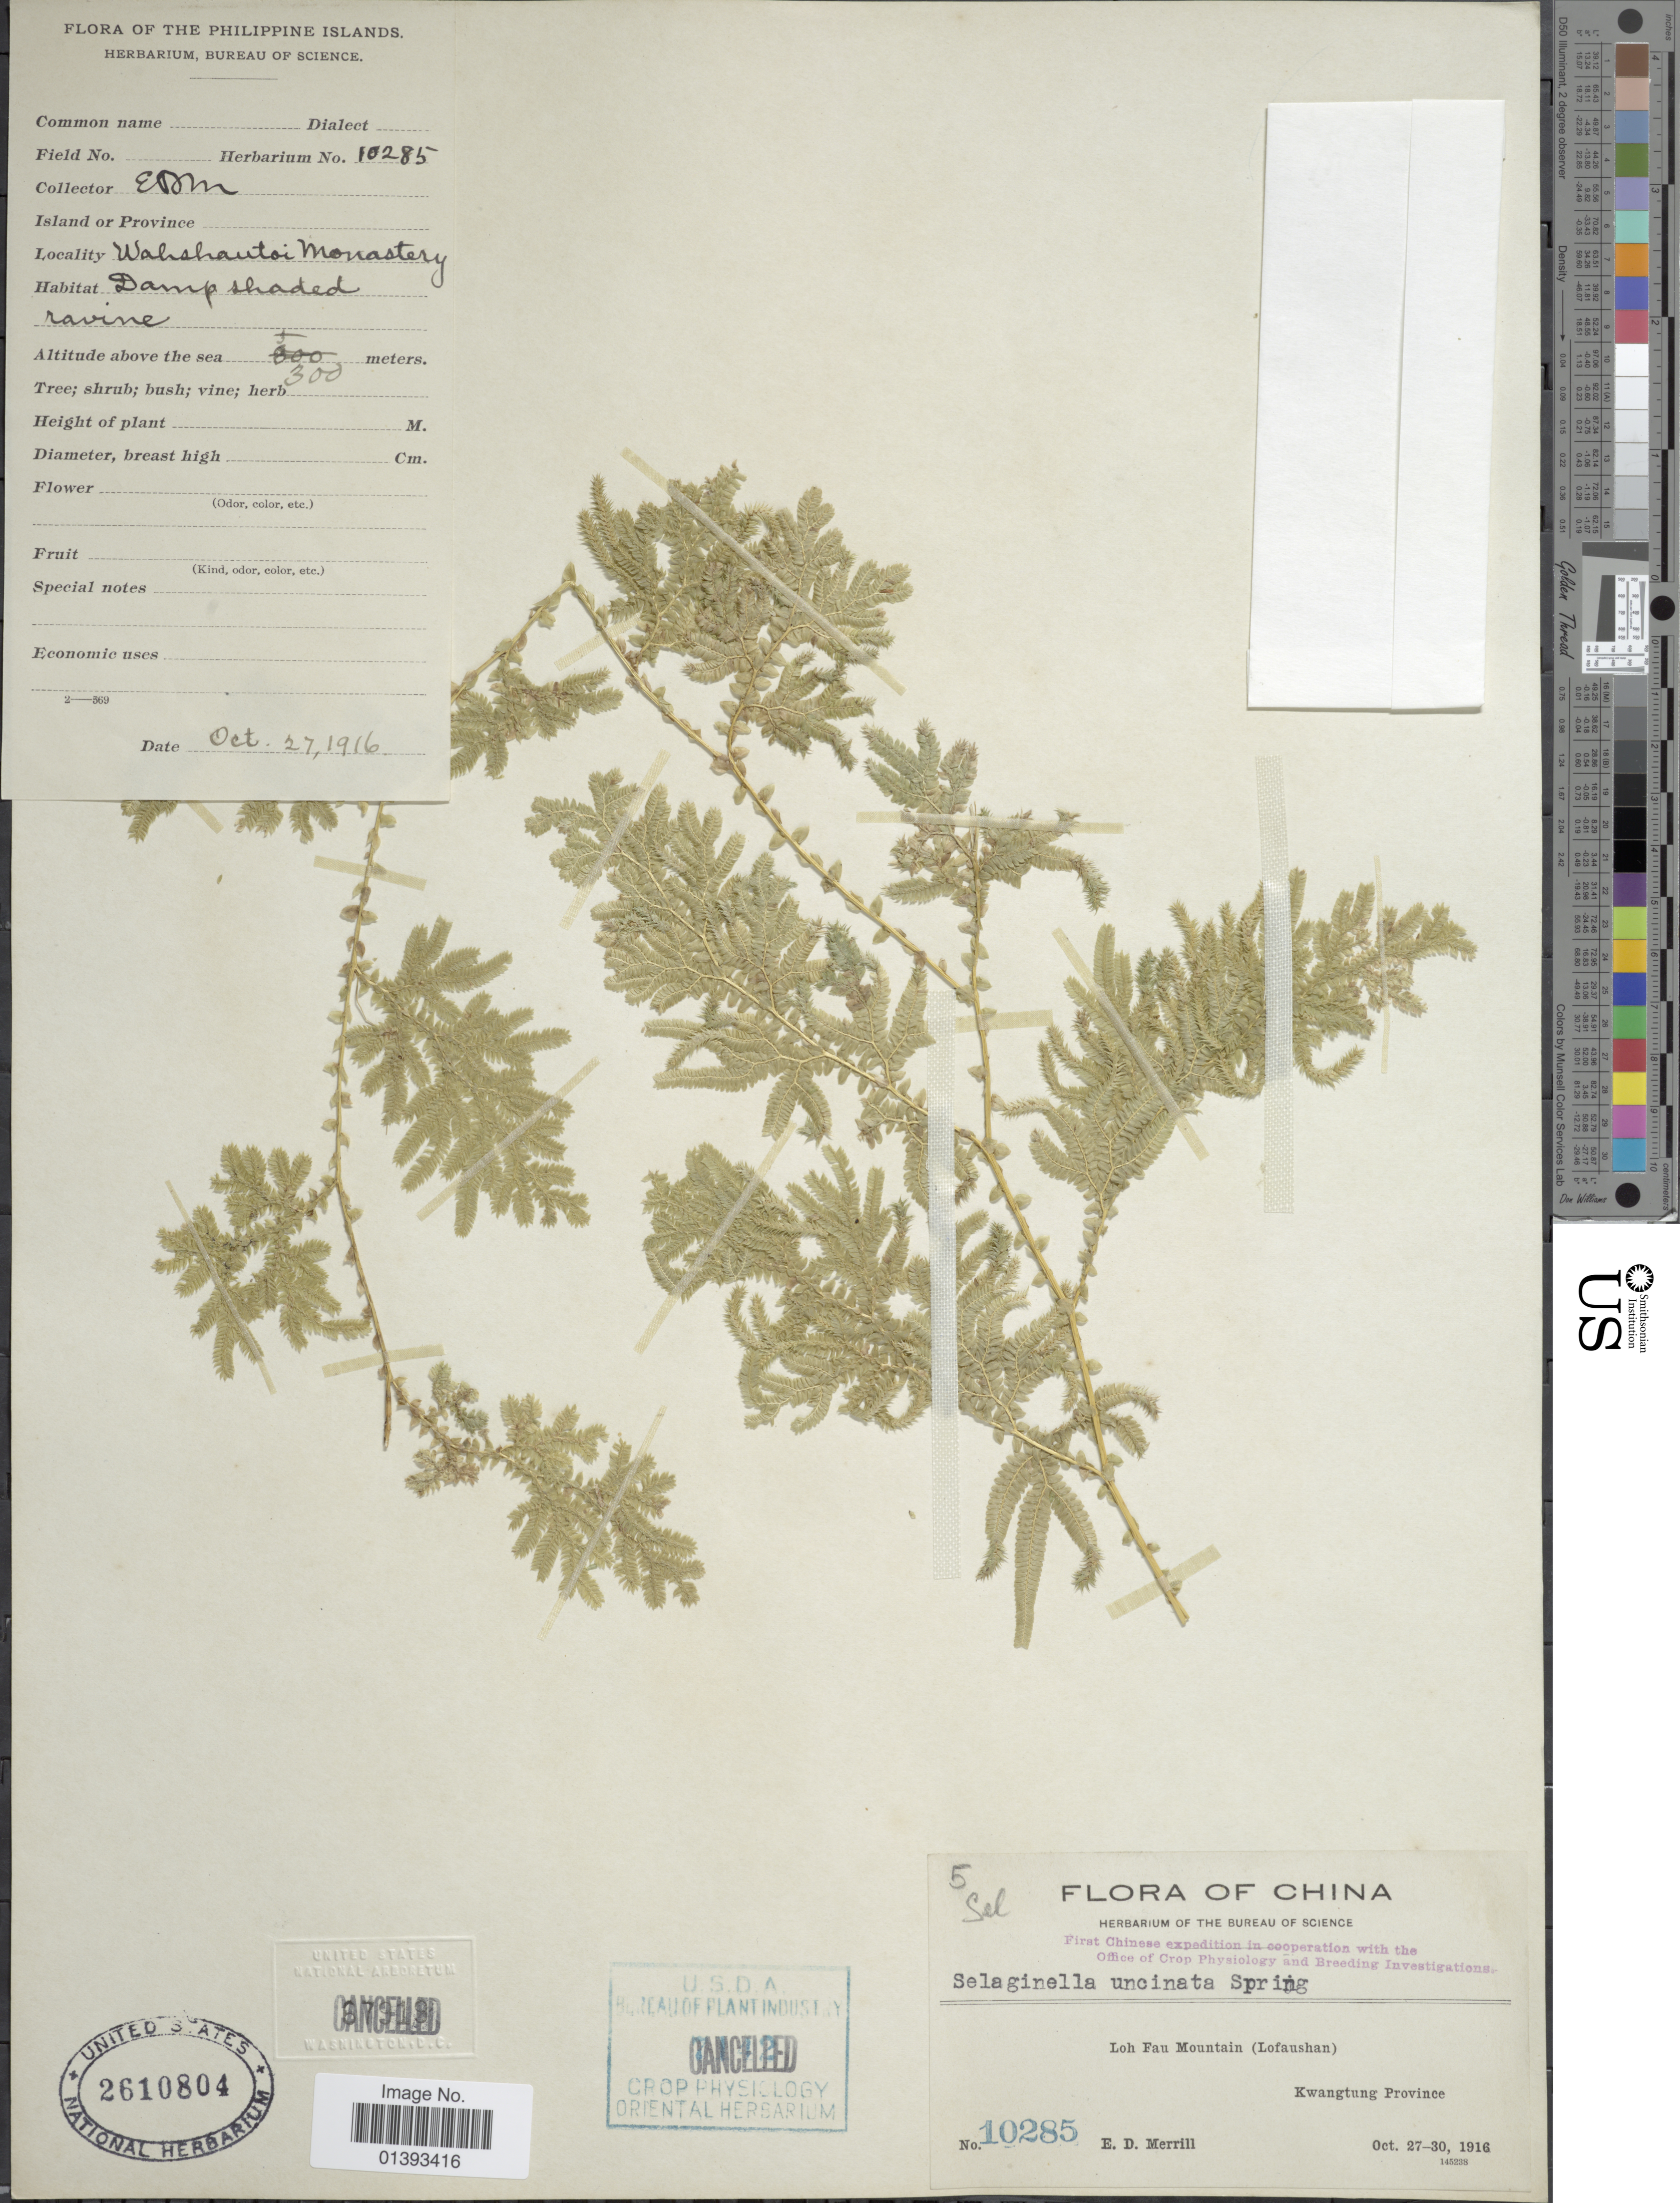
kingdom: Plantae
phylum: Tracheophyta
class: Lycopodiopsida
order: Selaginellales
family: Selaginellaceae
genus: Selaginella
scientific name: Selaginella uncinata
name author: (Desr. ex Poir.) Spring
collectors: E. D. Merrill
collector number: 10285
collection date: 1916-10-27/1916-10-30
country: China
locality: Loh Fau mountain(Lofaushan), Kwangtung province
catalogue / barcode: US 2610804